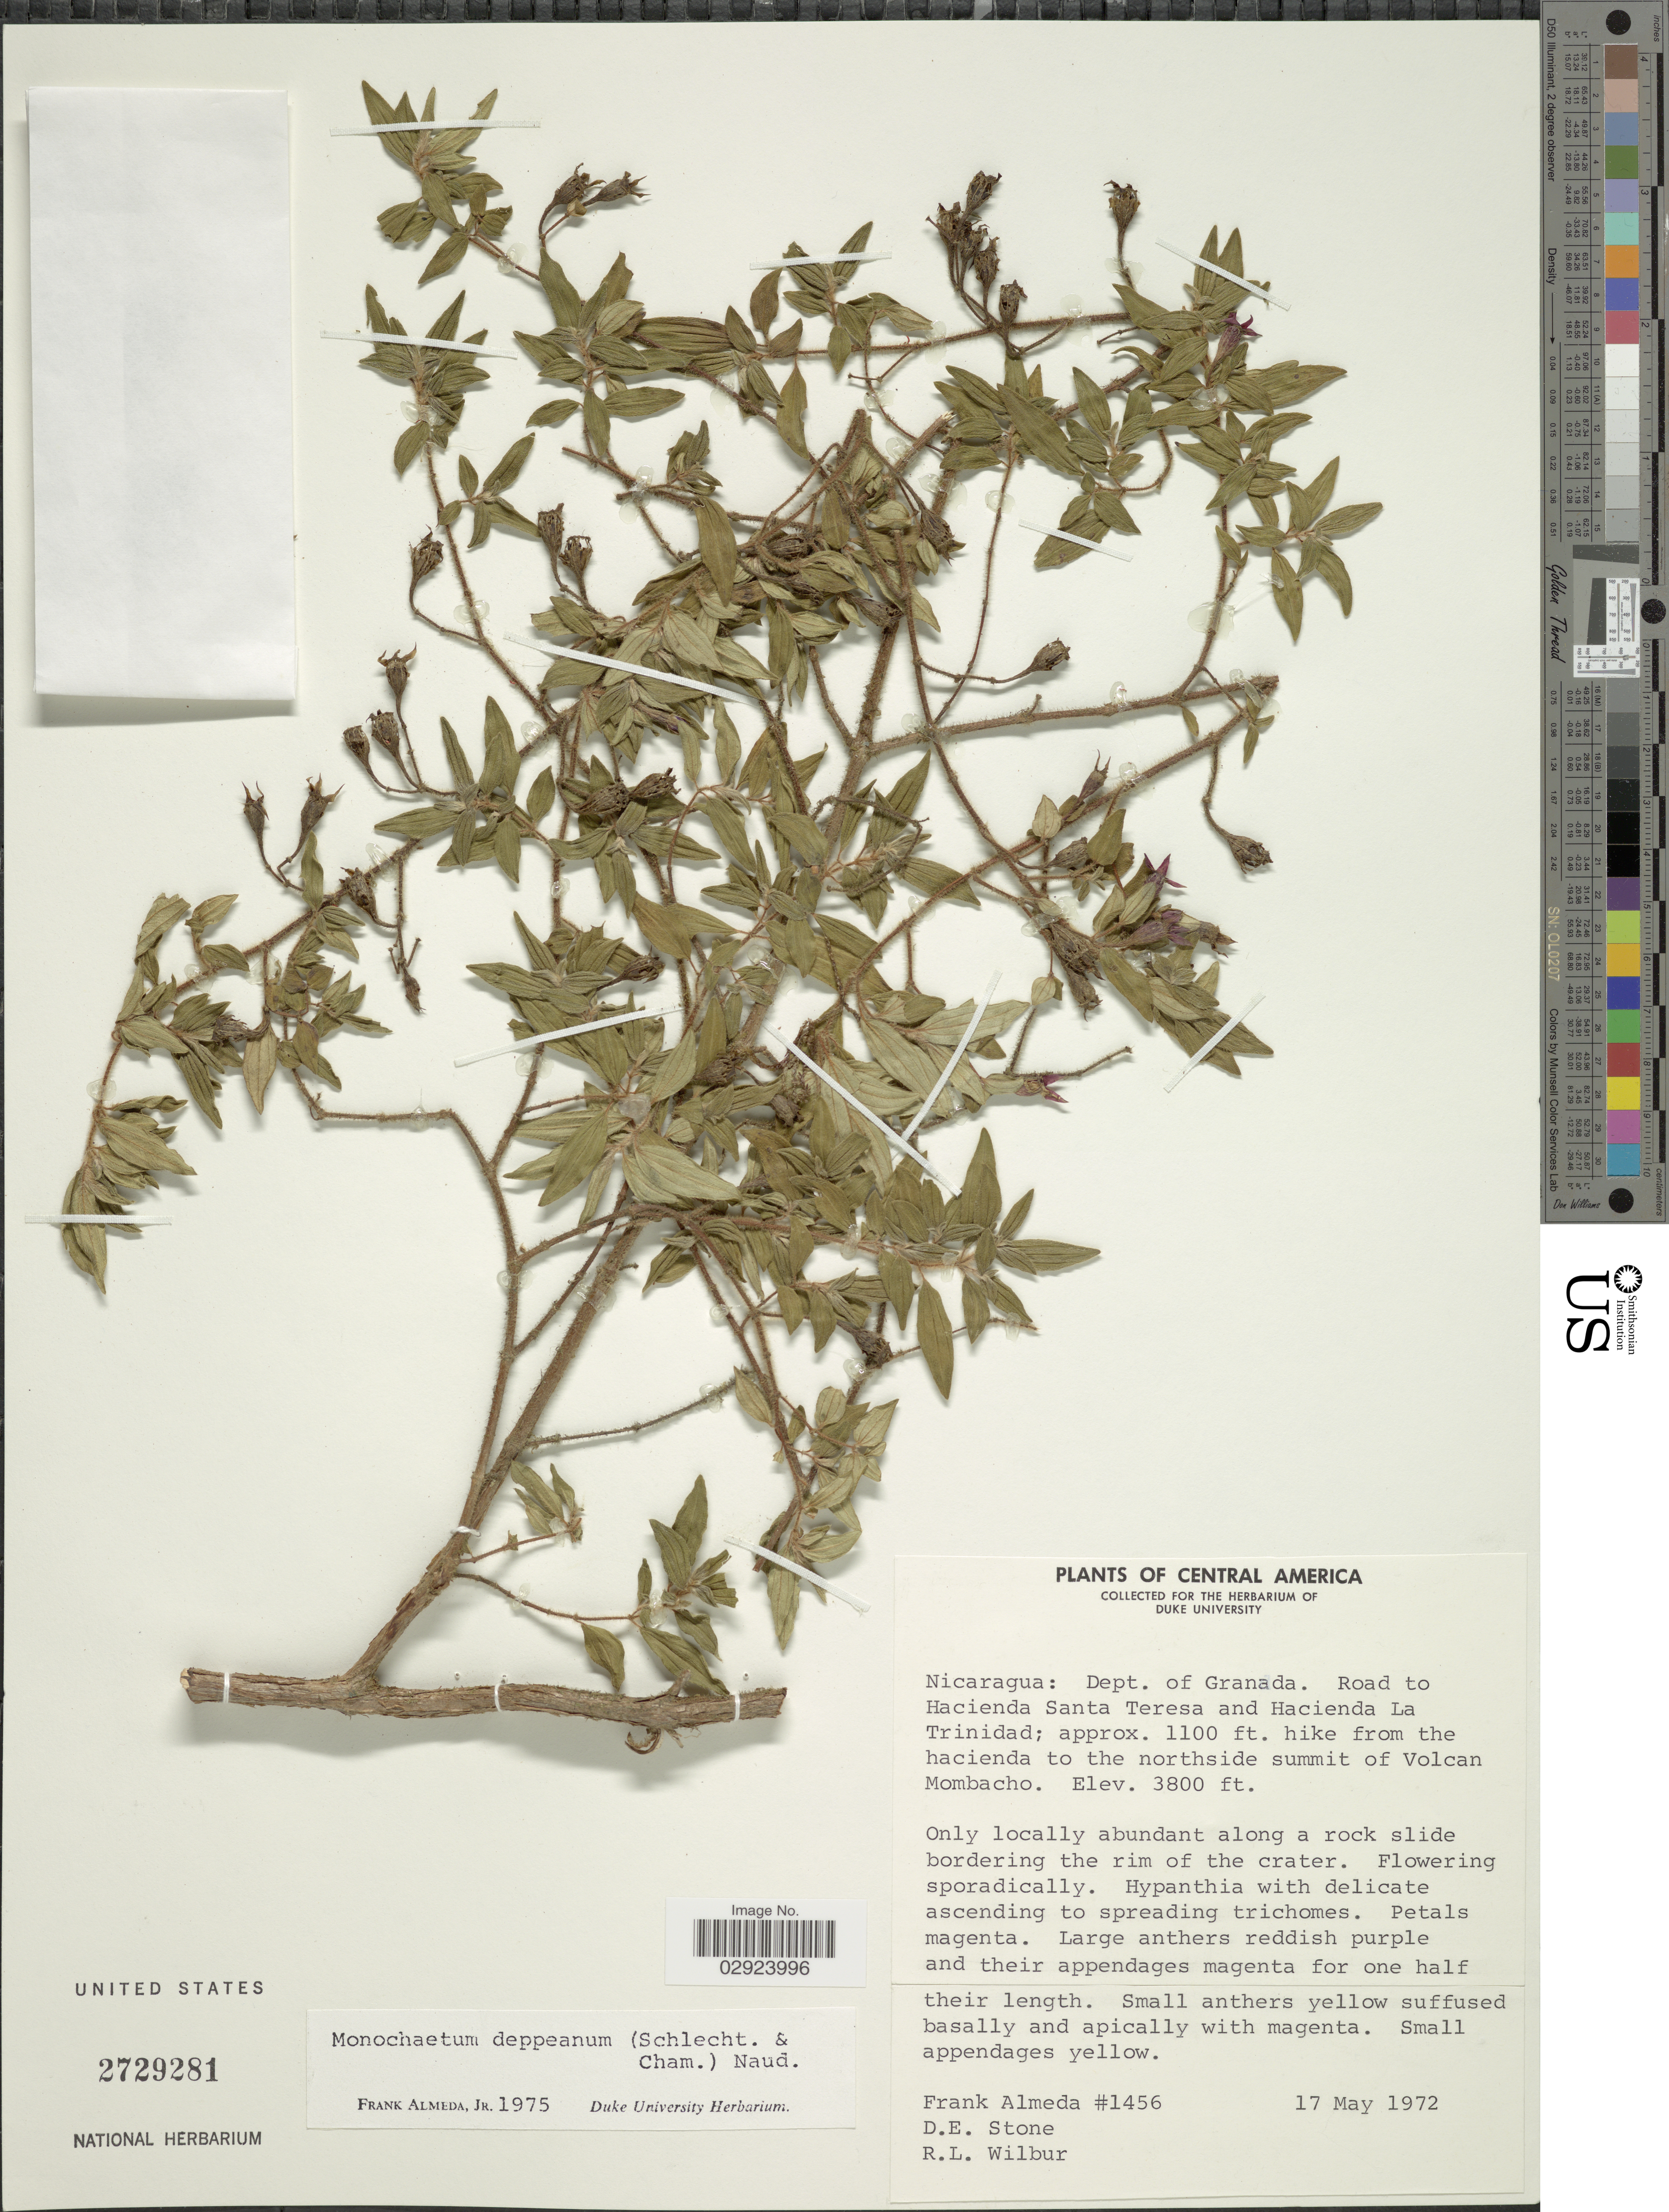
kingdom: Plantae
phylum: Tracheophyta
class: Magnoliopsida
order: Myrtales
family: Melastomataceae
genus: Monochaetum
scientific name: Monochaetum deppeanum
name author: (Schltdl. & Cham.) Naudin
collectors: F. Almeda, D. E. Stone & R. L. Wilbur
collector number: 1456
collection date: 1972-05-17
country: Nicaragua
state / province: Granada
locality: Dept. of Granada. Road to Hacienda Santa Teresa and Hacienda La Trinidad; approx. 1100 ft. hike from the hacienda to the northside summit of Volcan Mombacho.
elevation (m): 1158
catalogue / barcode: US 2729281